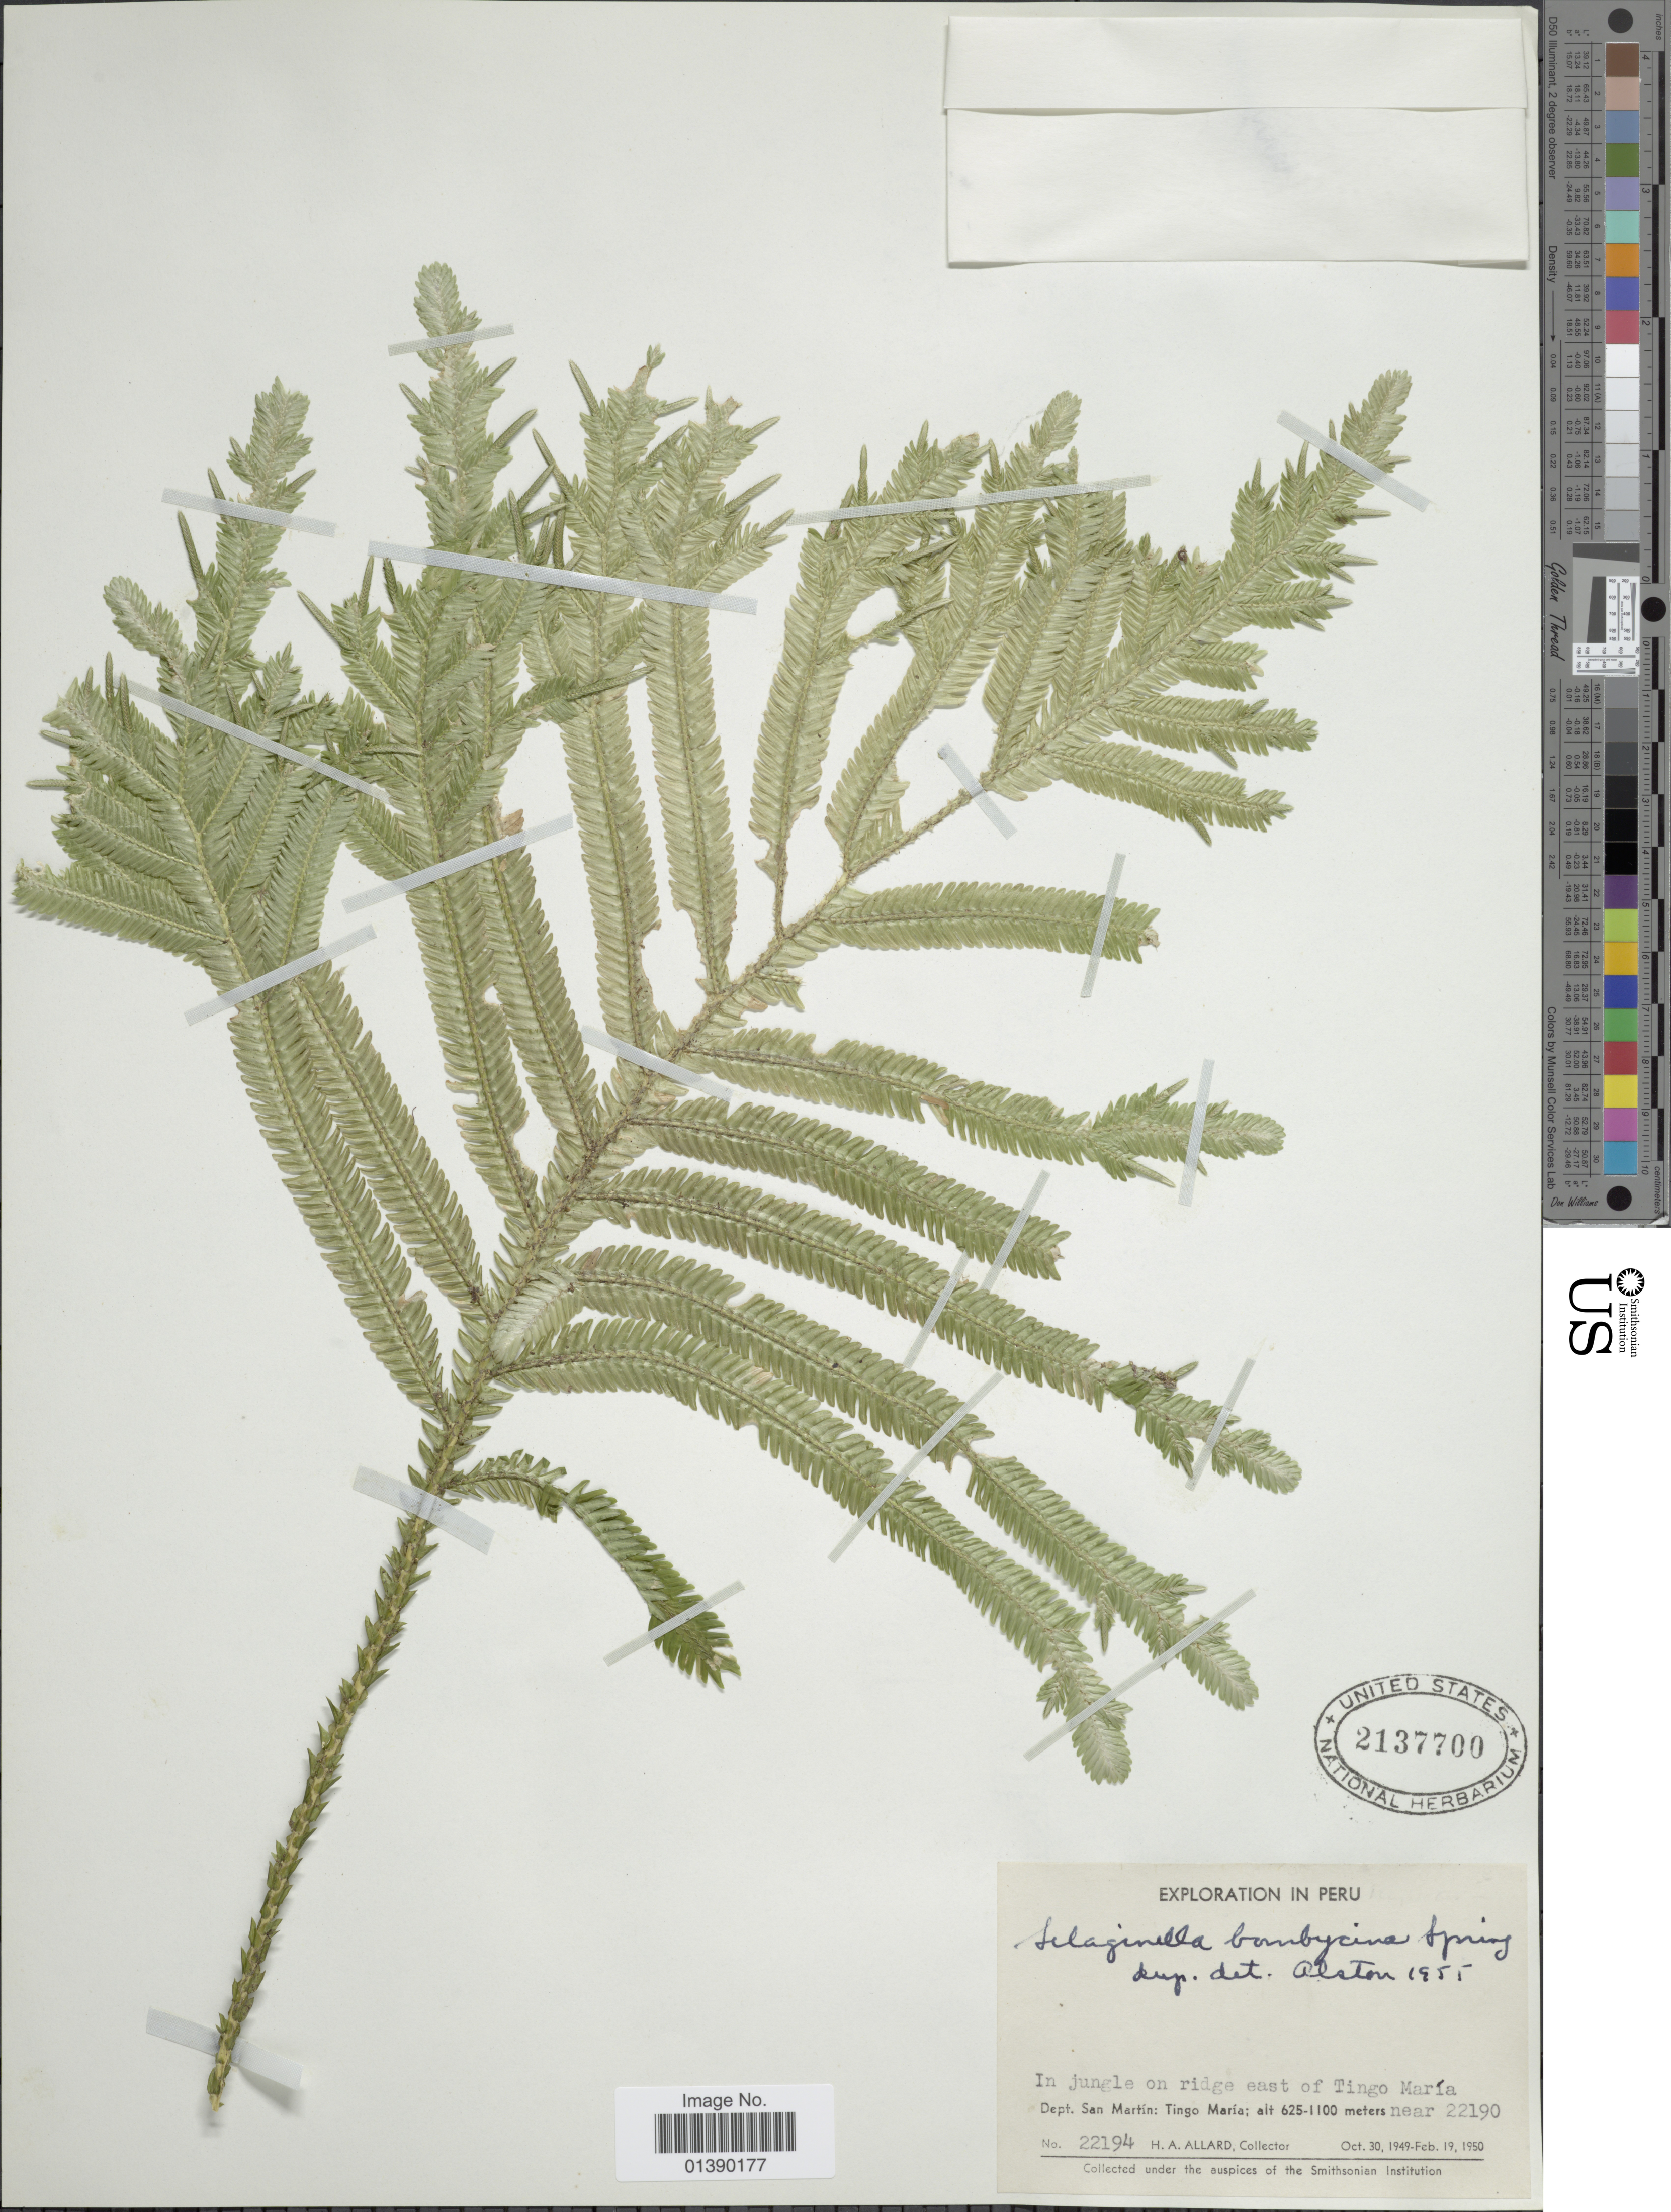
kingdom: Plantae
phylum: Tracheophyta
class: Lycopodiopsida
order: Selaginellales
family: Selaginellaceae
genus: Selaginella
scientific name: Selaginella bombycina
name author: Spring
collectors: H. A. Allard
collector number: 22194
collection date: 1949-10-30/1950-02-19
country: Peru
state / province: San Martín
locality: In jungle on ridge east of Tingo María, Tingo María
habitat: in jungle on ridge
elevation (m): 625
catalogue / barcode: US 2137700